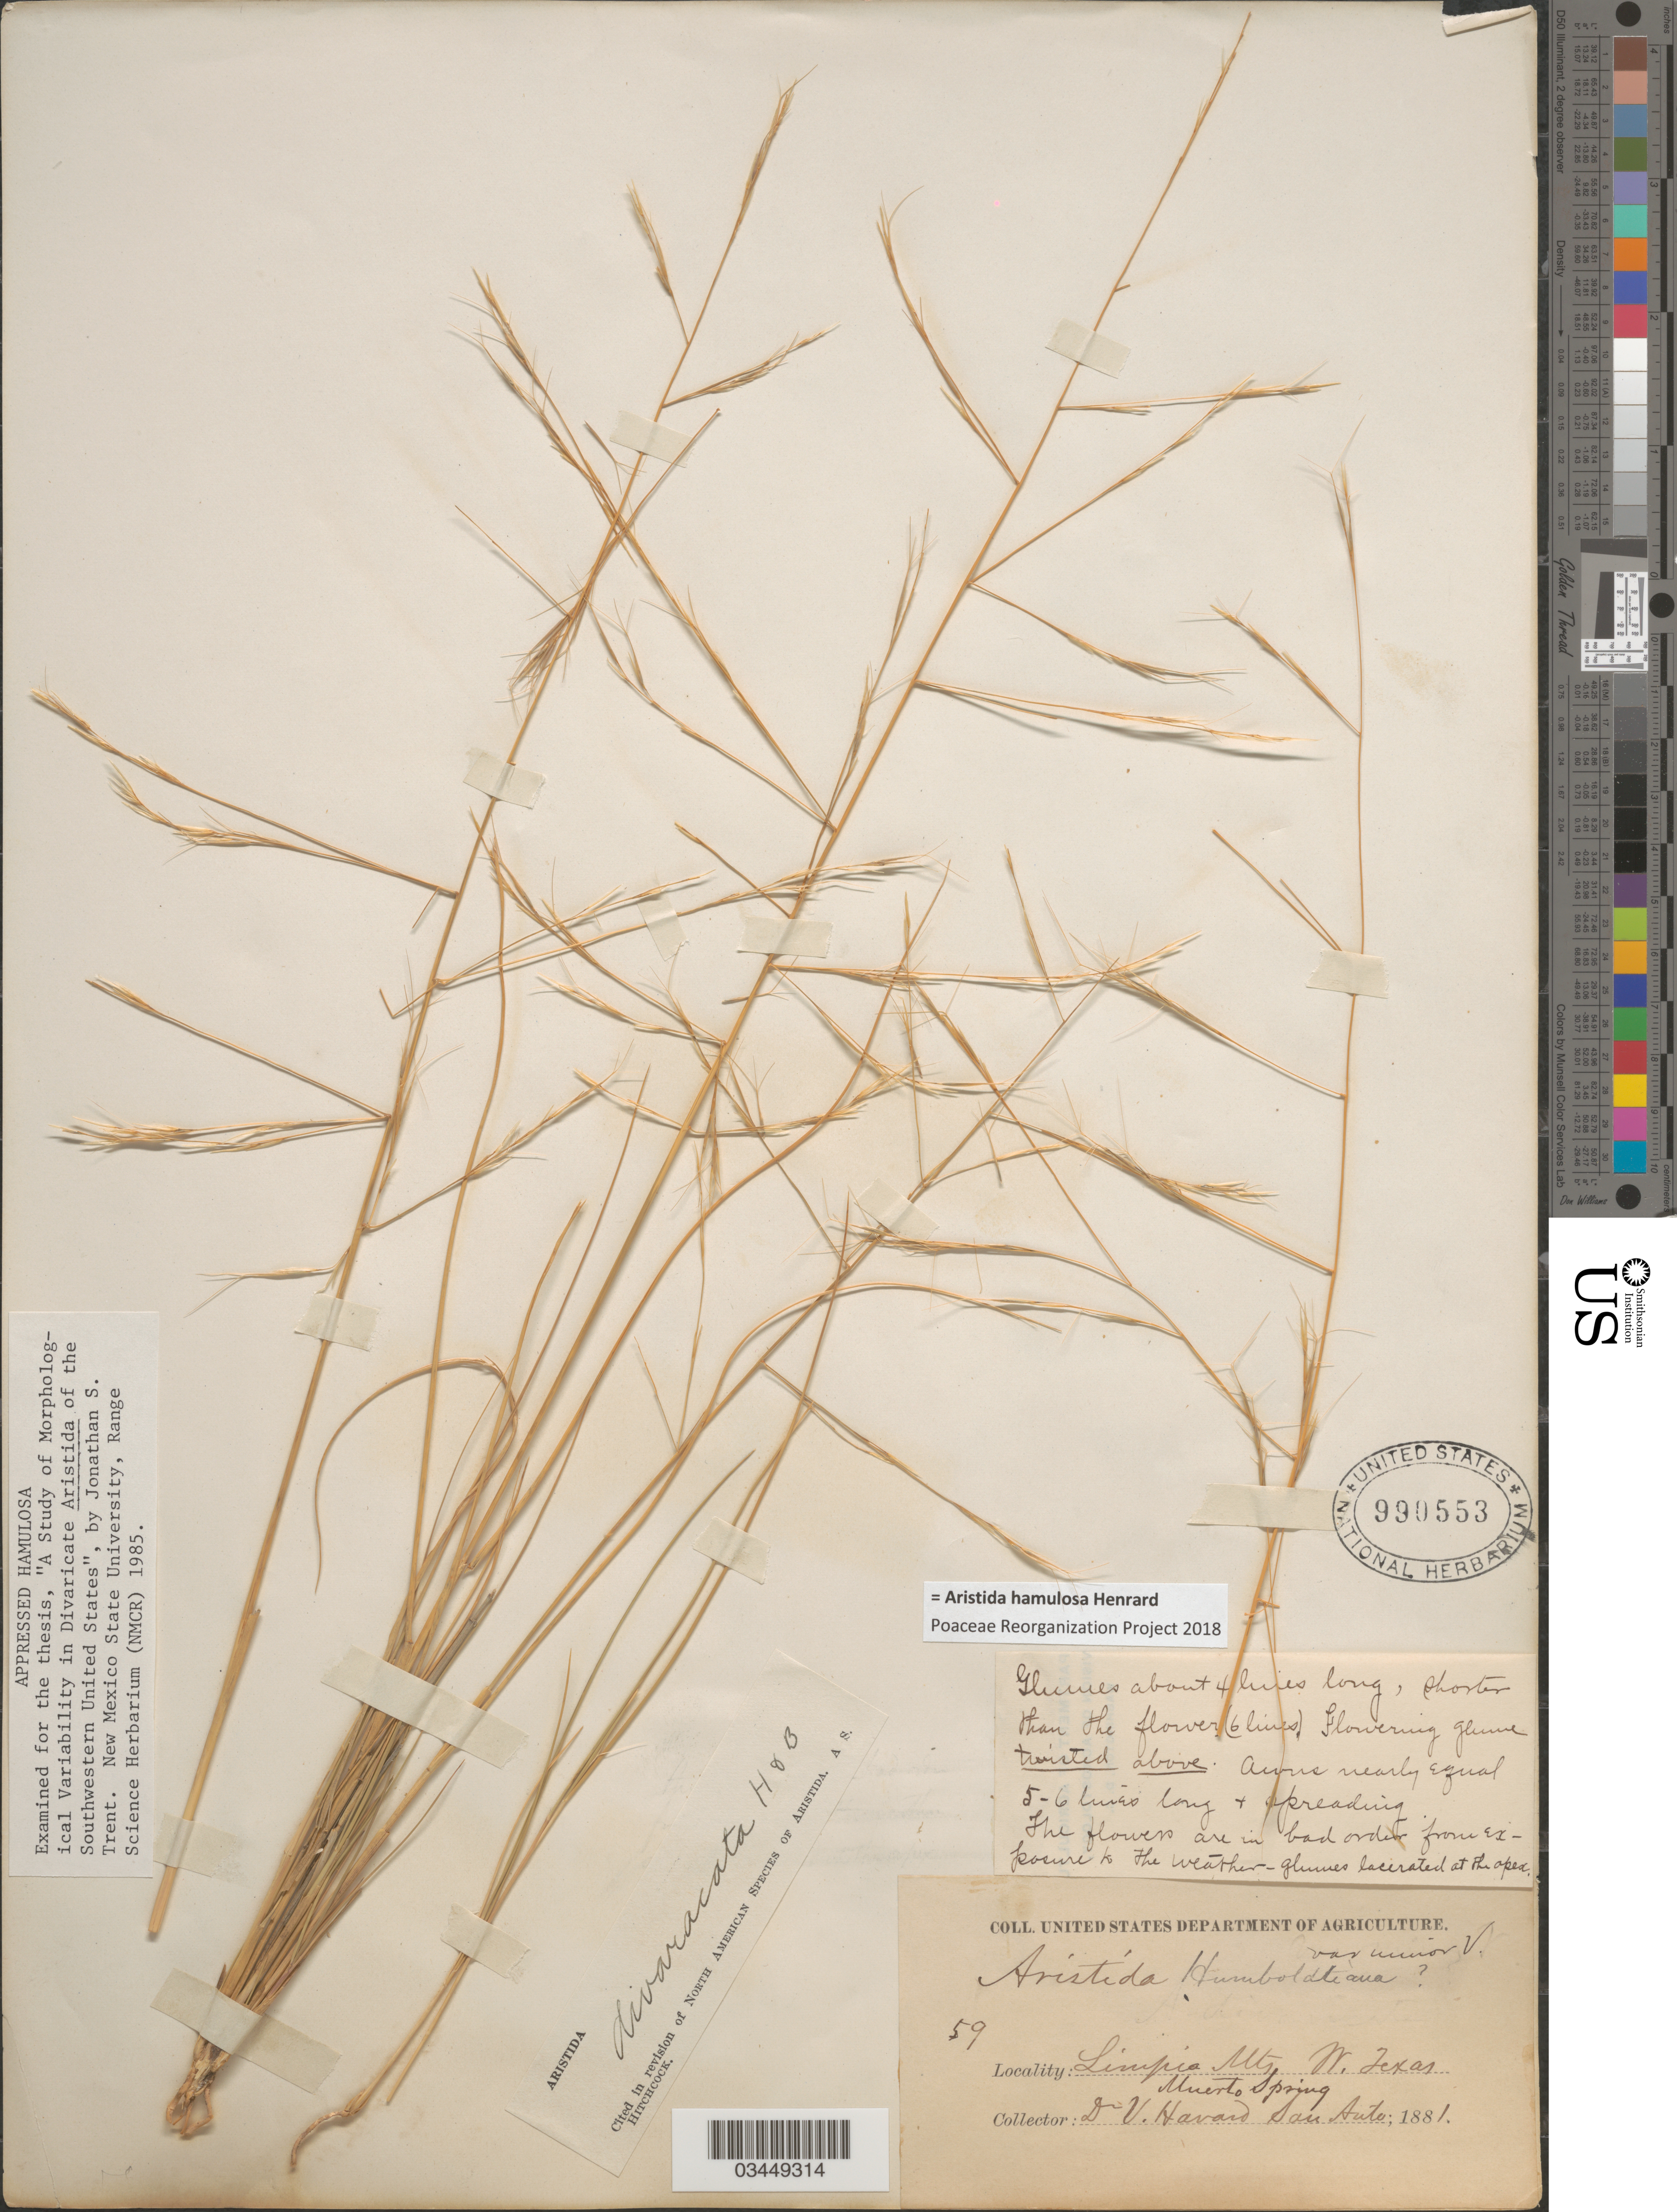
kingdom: Plantae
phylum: Tracheophyta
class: Liliopsida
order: Poales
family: Poaceae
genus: Aristida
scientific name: Aristida hamulosa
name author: Henr.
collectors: V. Havard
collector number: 59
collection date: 1881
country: United States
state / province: Texas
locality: Limpia Mountains. W. Texas. Muerto Spring. San Anto.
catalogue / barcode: US 990553